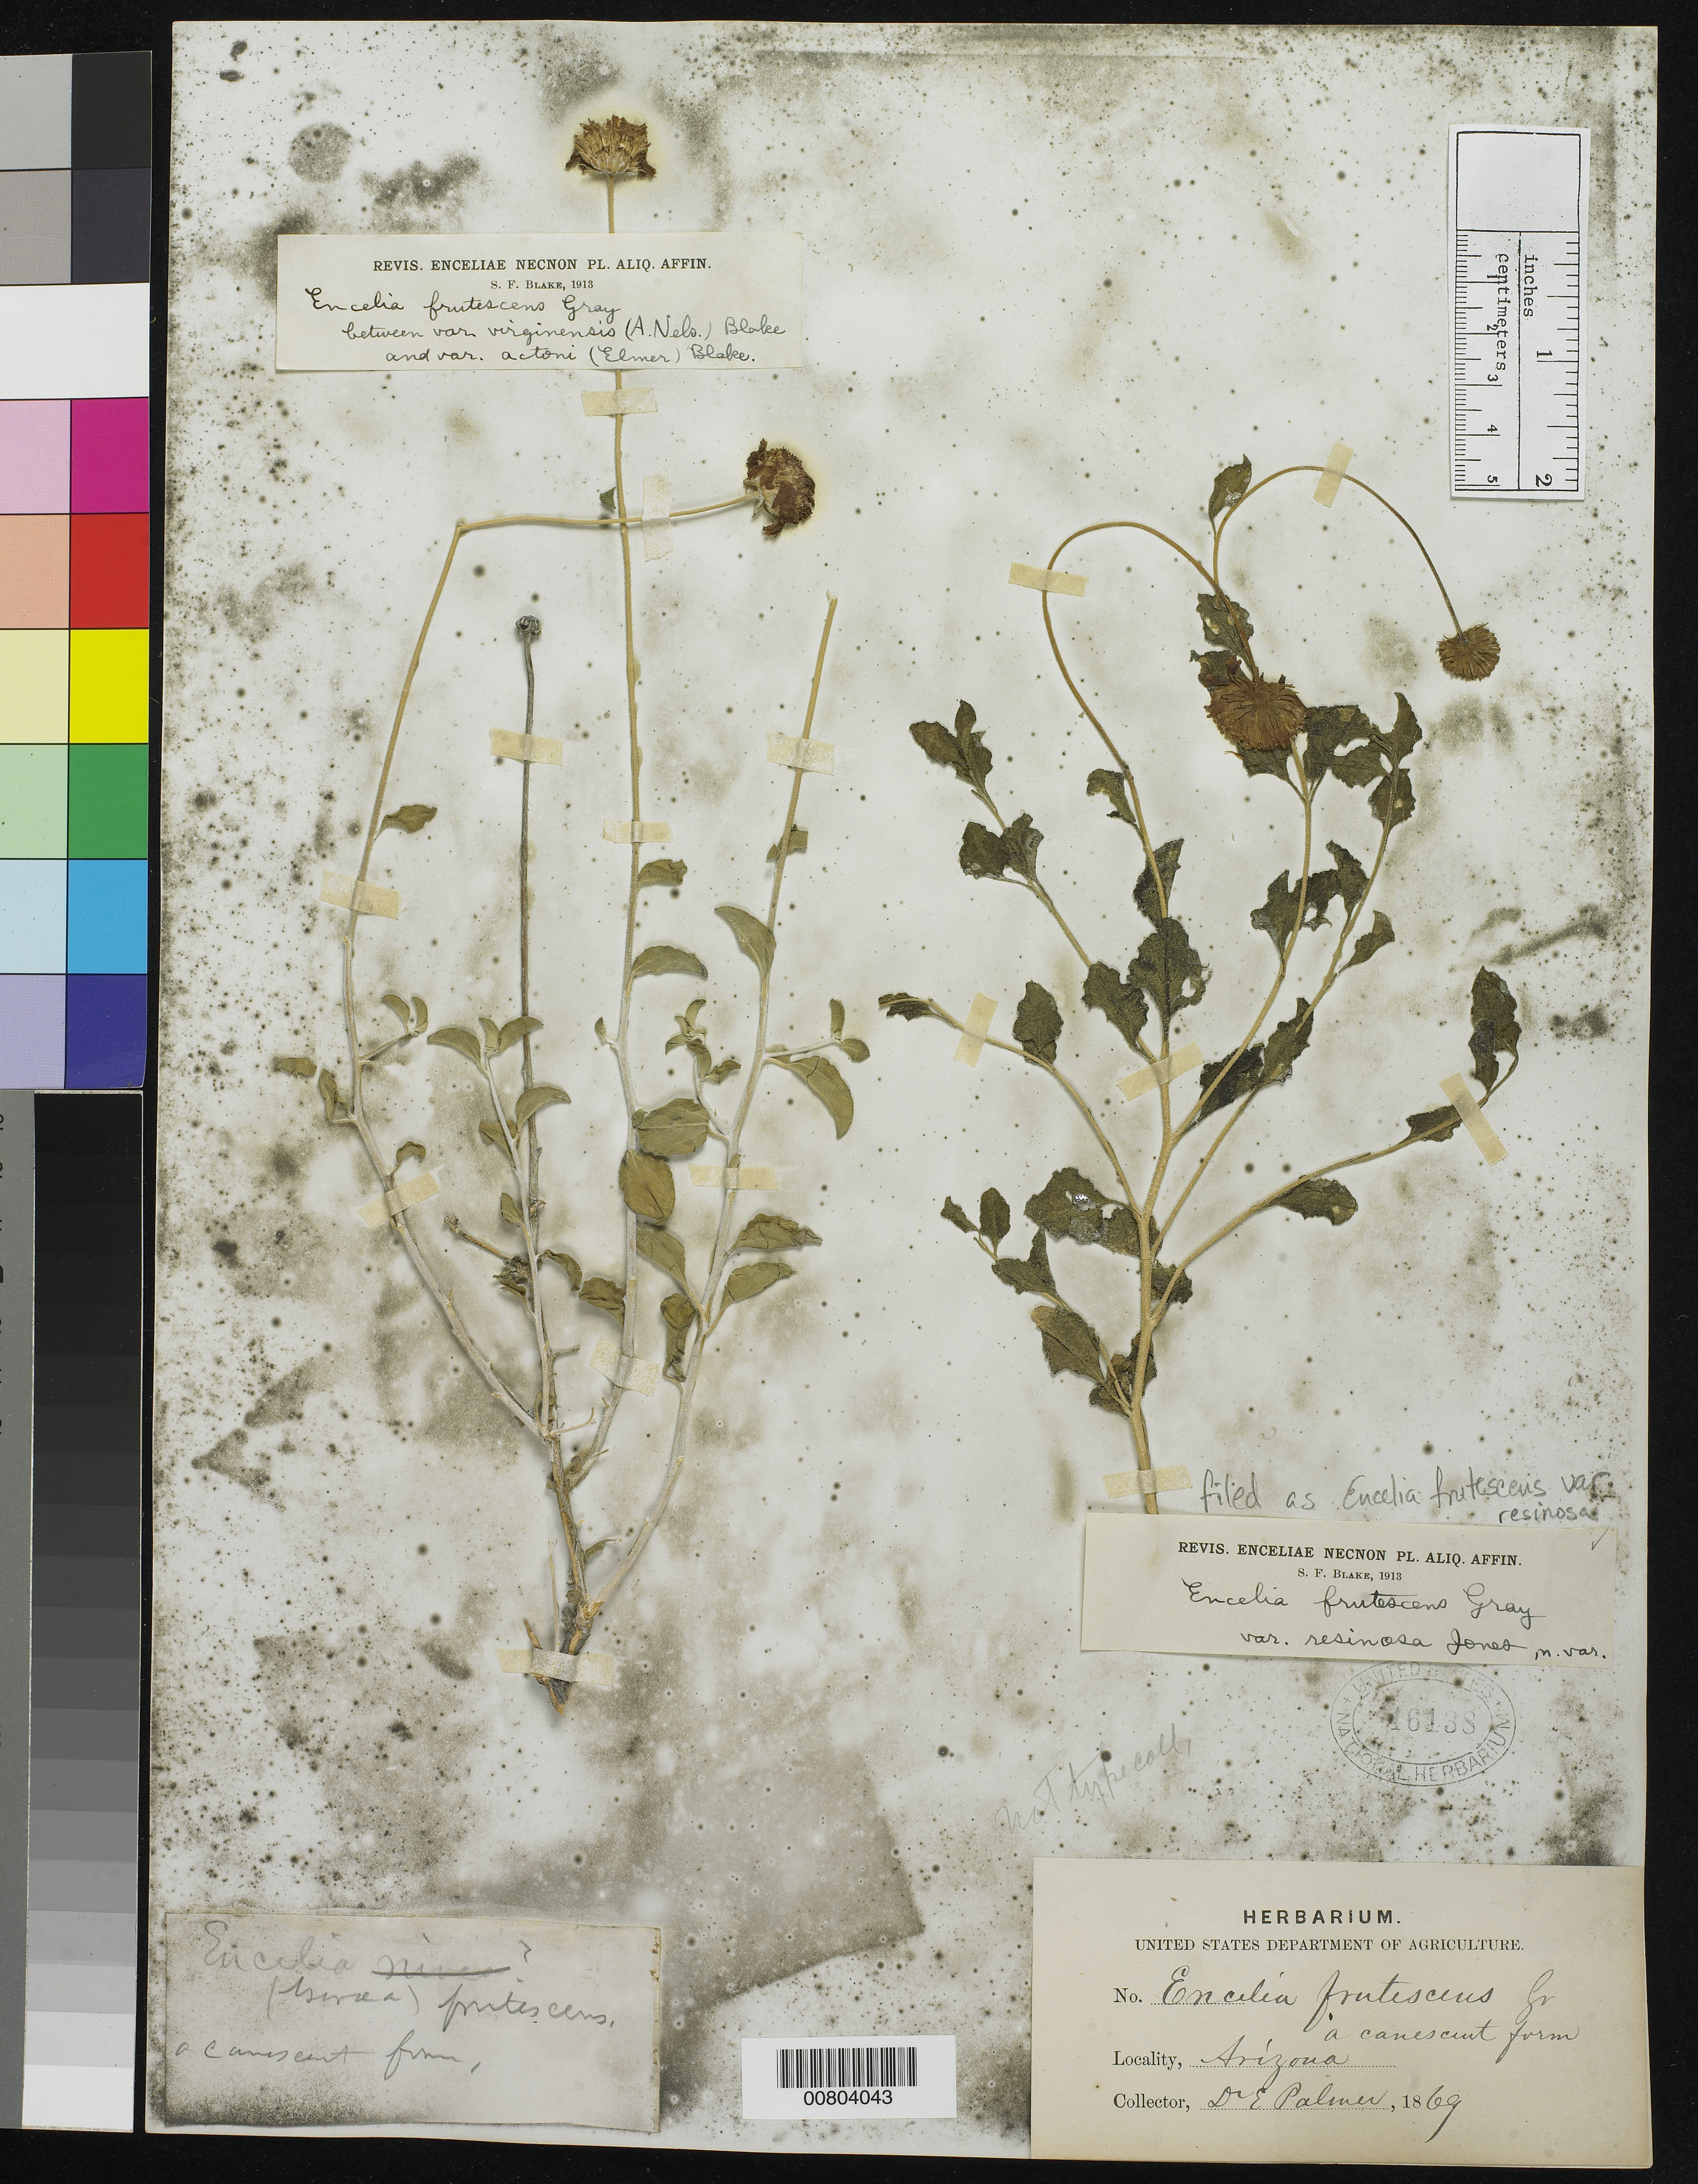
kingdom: Plantae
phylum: Tracheophyta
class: Magnoliopsida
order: Asterales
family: Asteraceae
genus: Encelia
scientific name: Encelia frutescens var. resinosa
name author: M.E. Jones ex S.F. Blake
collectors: E. Palmer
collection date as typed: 1869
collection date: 1869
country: United States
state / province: Arizona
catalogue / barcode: US 46138